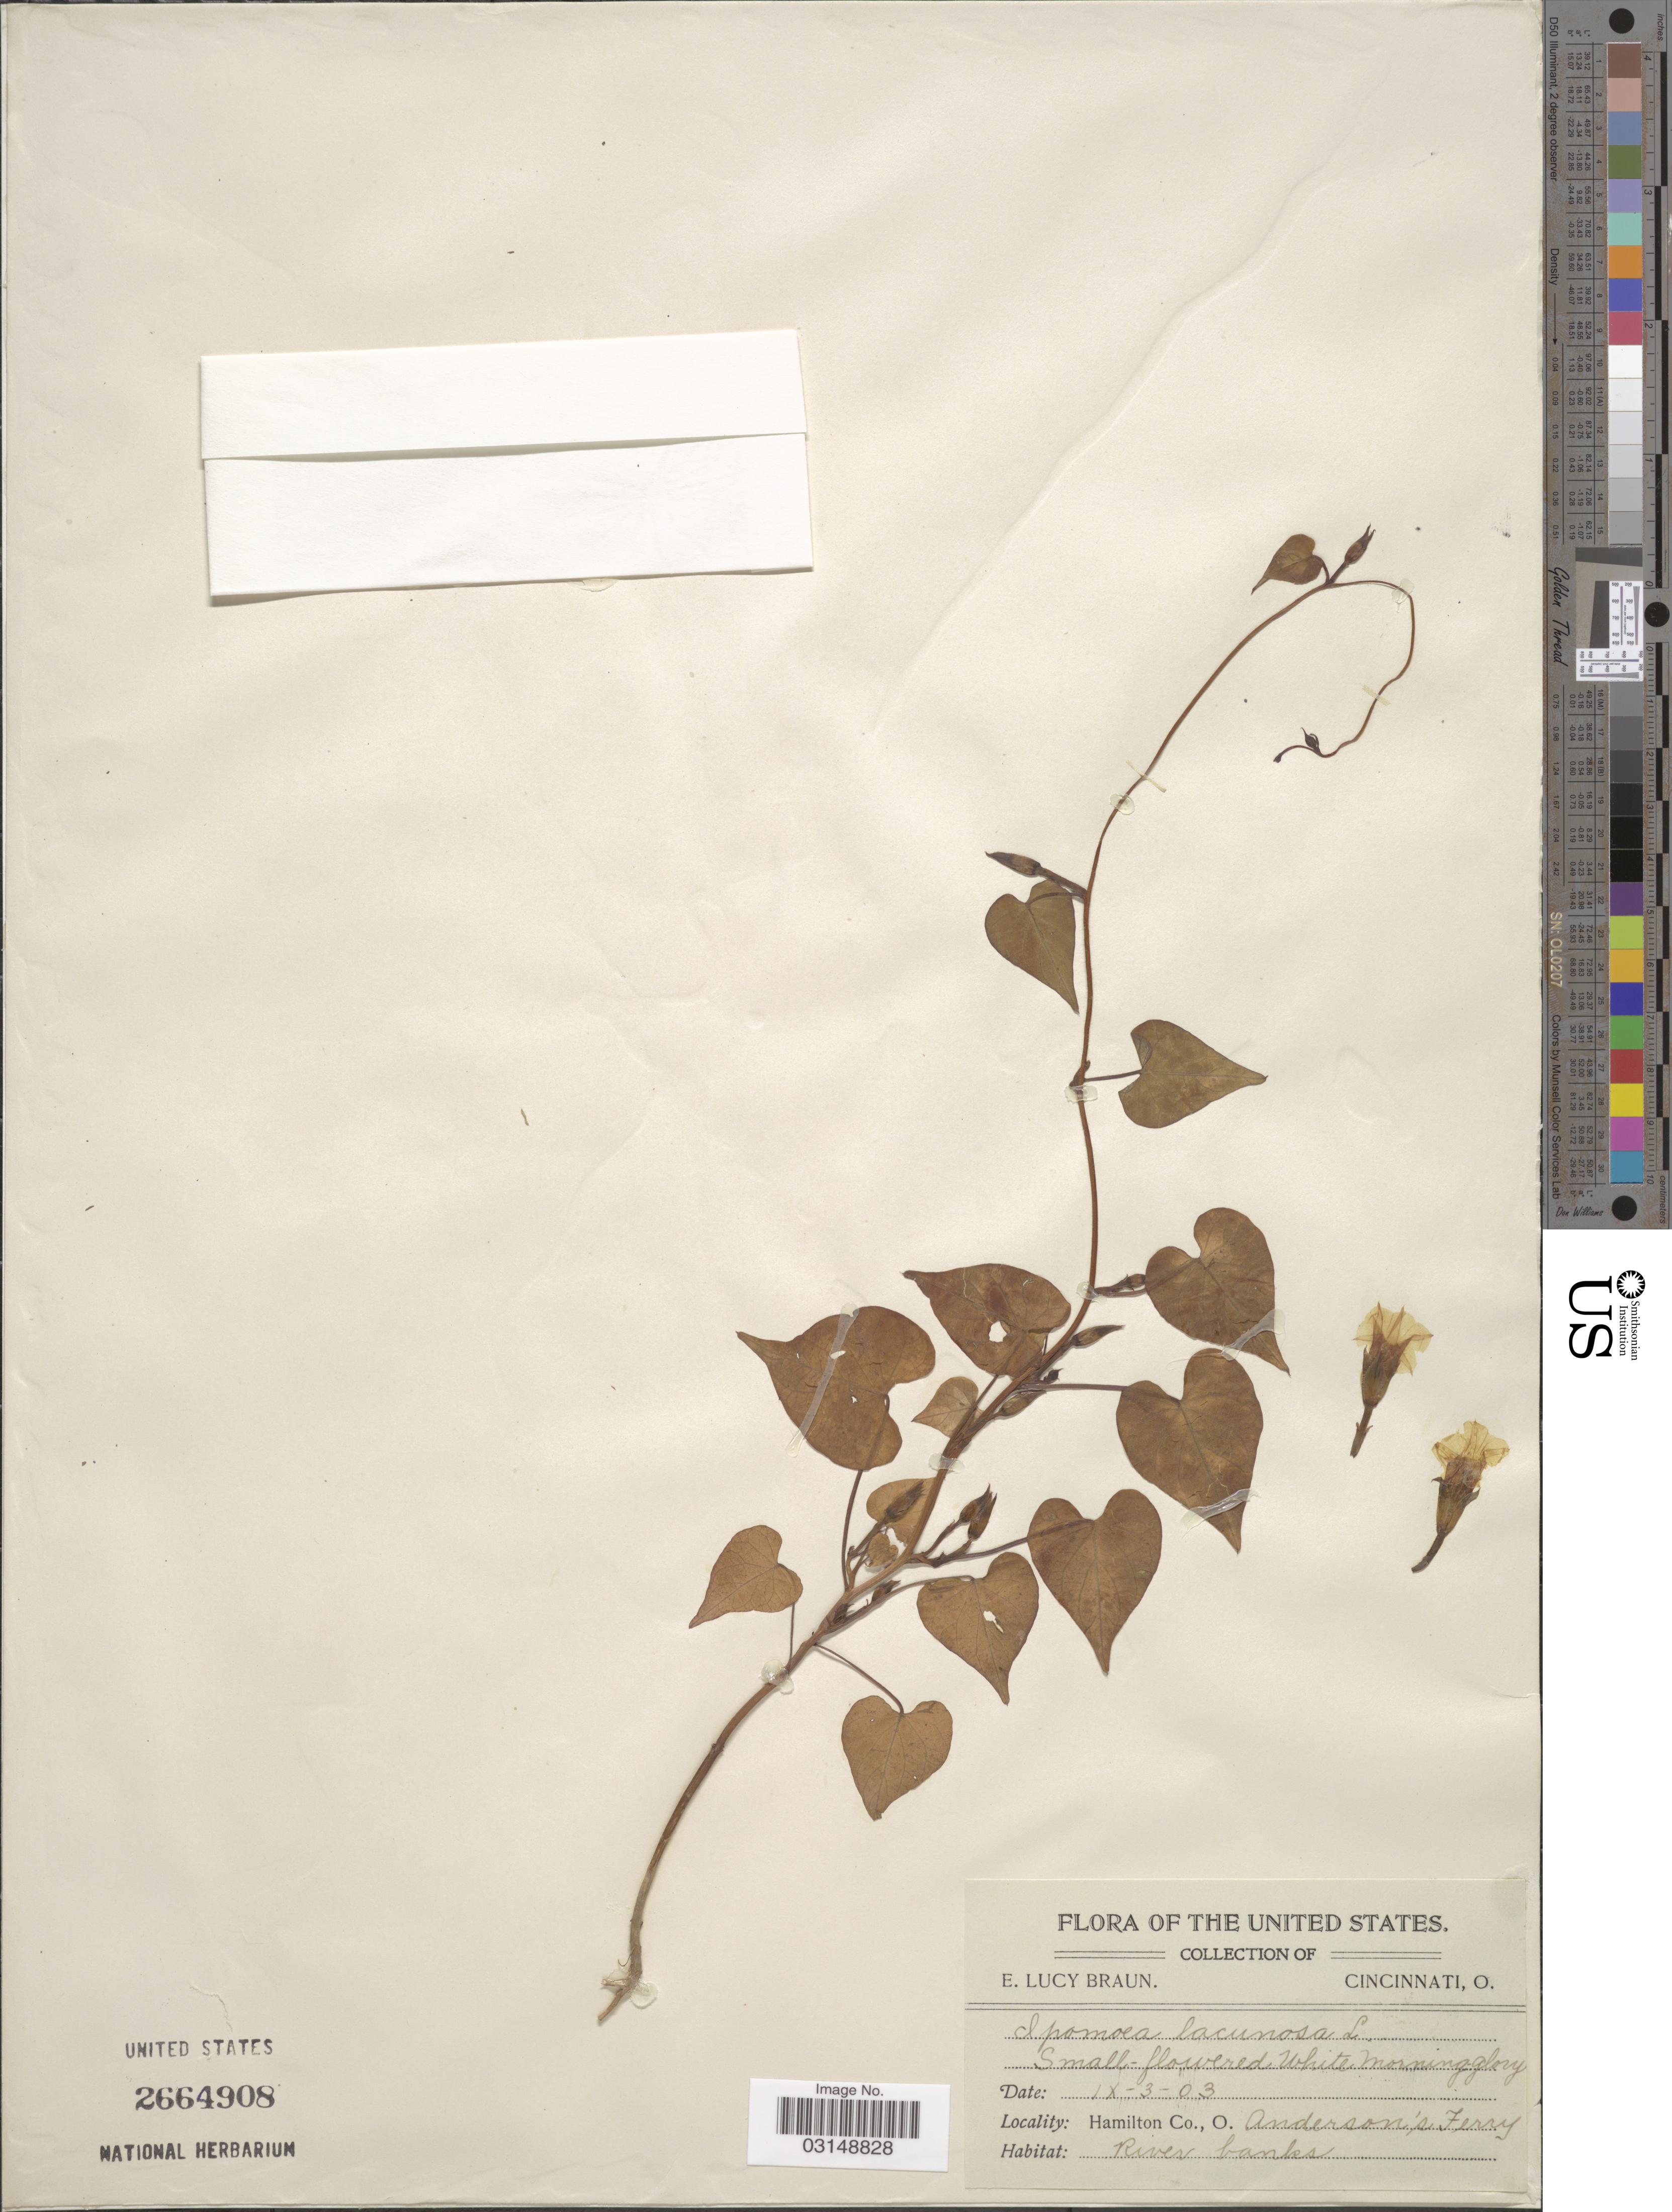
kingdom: Plantae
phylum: Tracheophyta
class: Magnoliopsida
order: Solanales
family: Convolvulaceae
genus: Ipomoea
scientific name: Ipomoea lacunosa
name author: L.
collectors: E. L. Braun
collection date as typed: Transcribed d/m/y: 3/9/3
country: United States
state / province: Ohio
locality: Hamilton Co., Anderson's Ferry.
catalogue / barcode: US 2664908